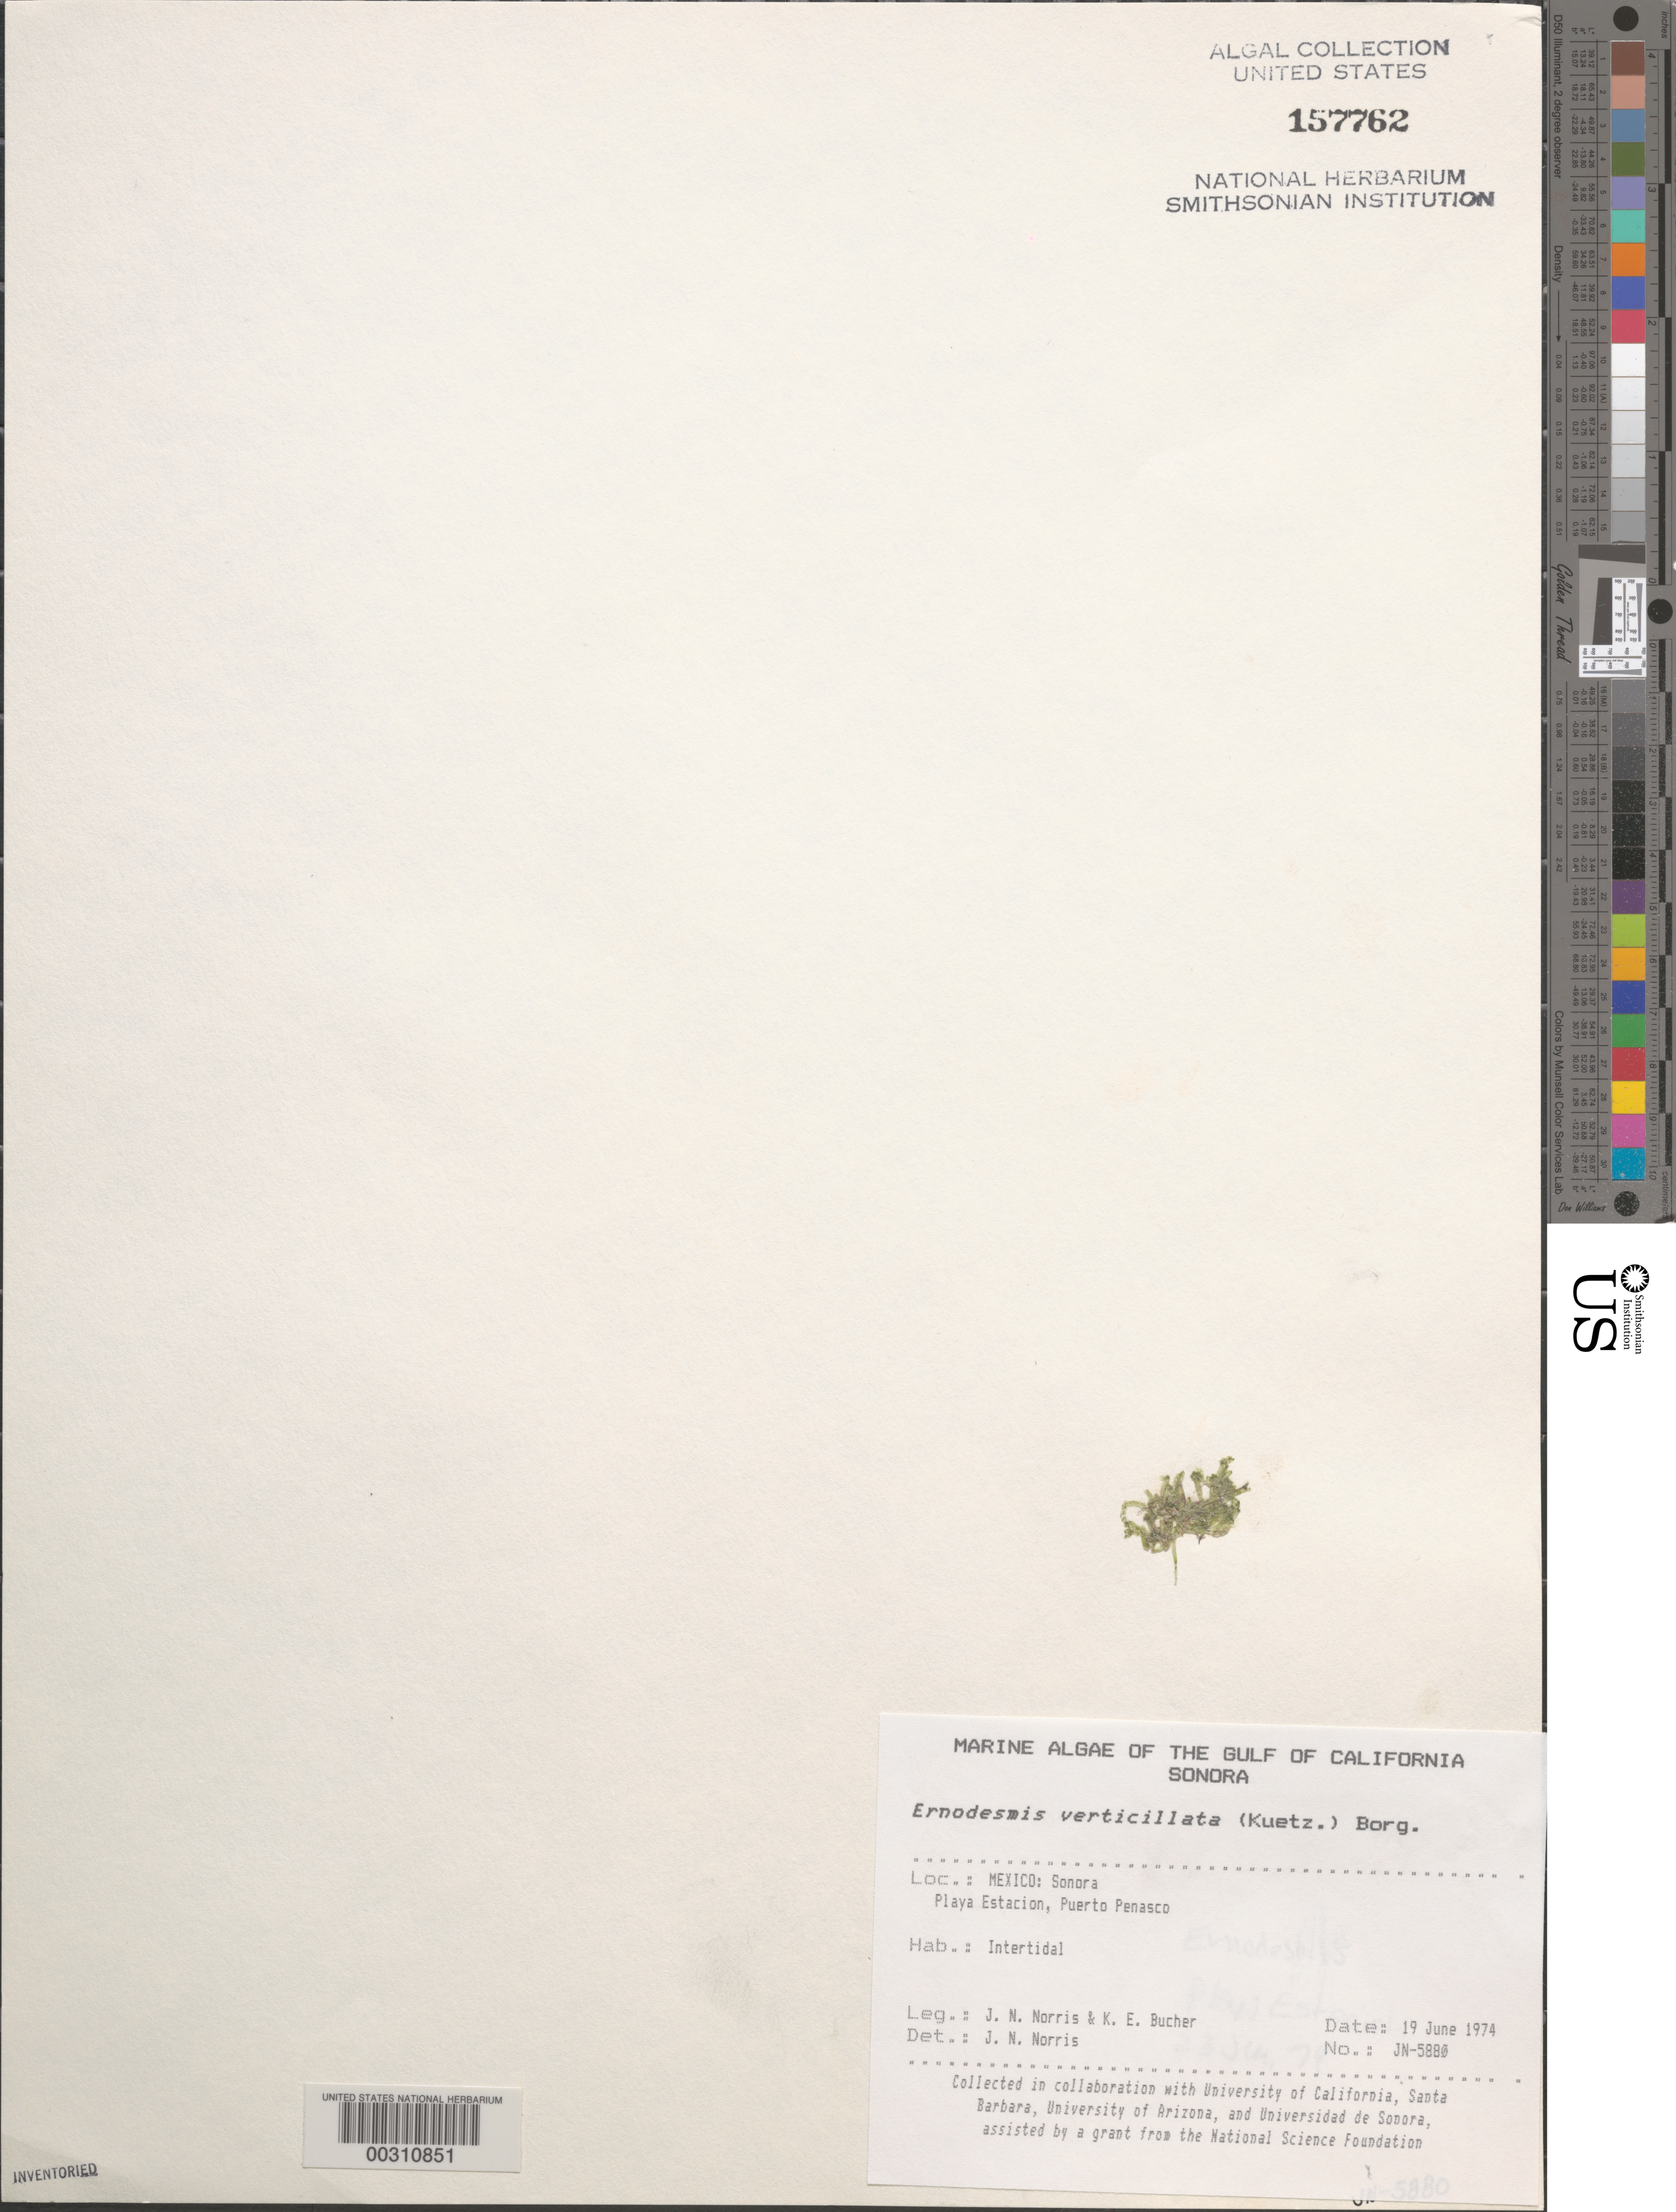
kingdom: Plantae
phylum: Chlorophyta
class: Ulvophyceae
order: Siphonocladales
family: Siphonocladaceae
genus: Ernodesmis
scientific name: Ernodesmis verticillata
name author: (Kütz.) Børgesen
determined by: Norris, James N.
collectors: J. N. Norris & K. E. Bucher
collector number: JN-5880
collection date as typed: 19 Jun 1974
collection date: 1974-06-19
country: Mexico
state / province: Sonora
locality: Playa Estacion, Puerto Penasco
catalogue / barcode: US 157762